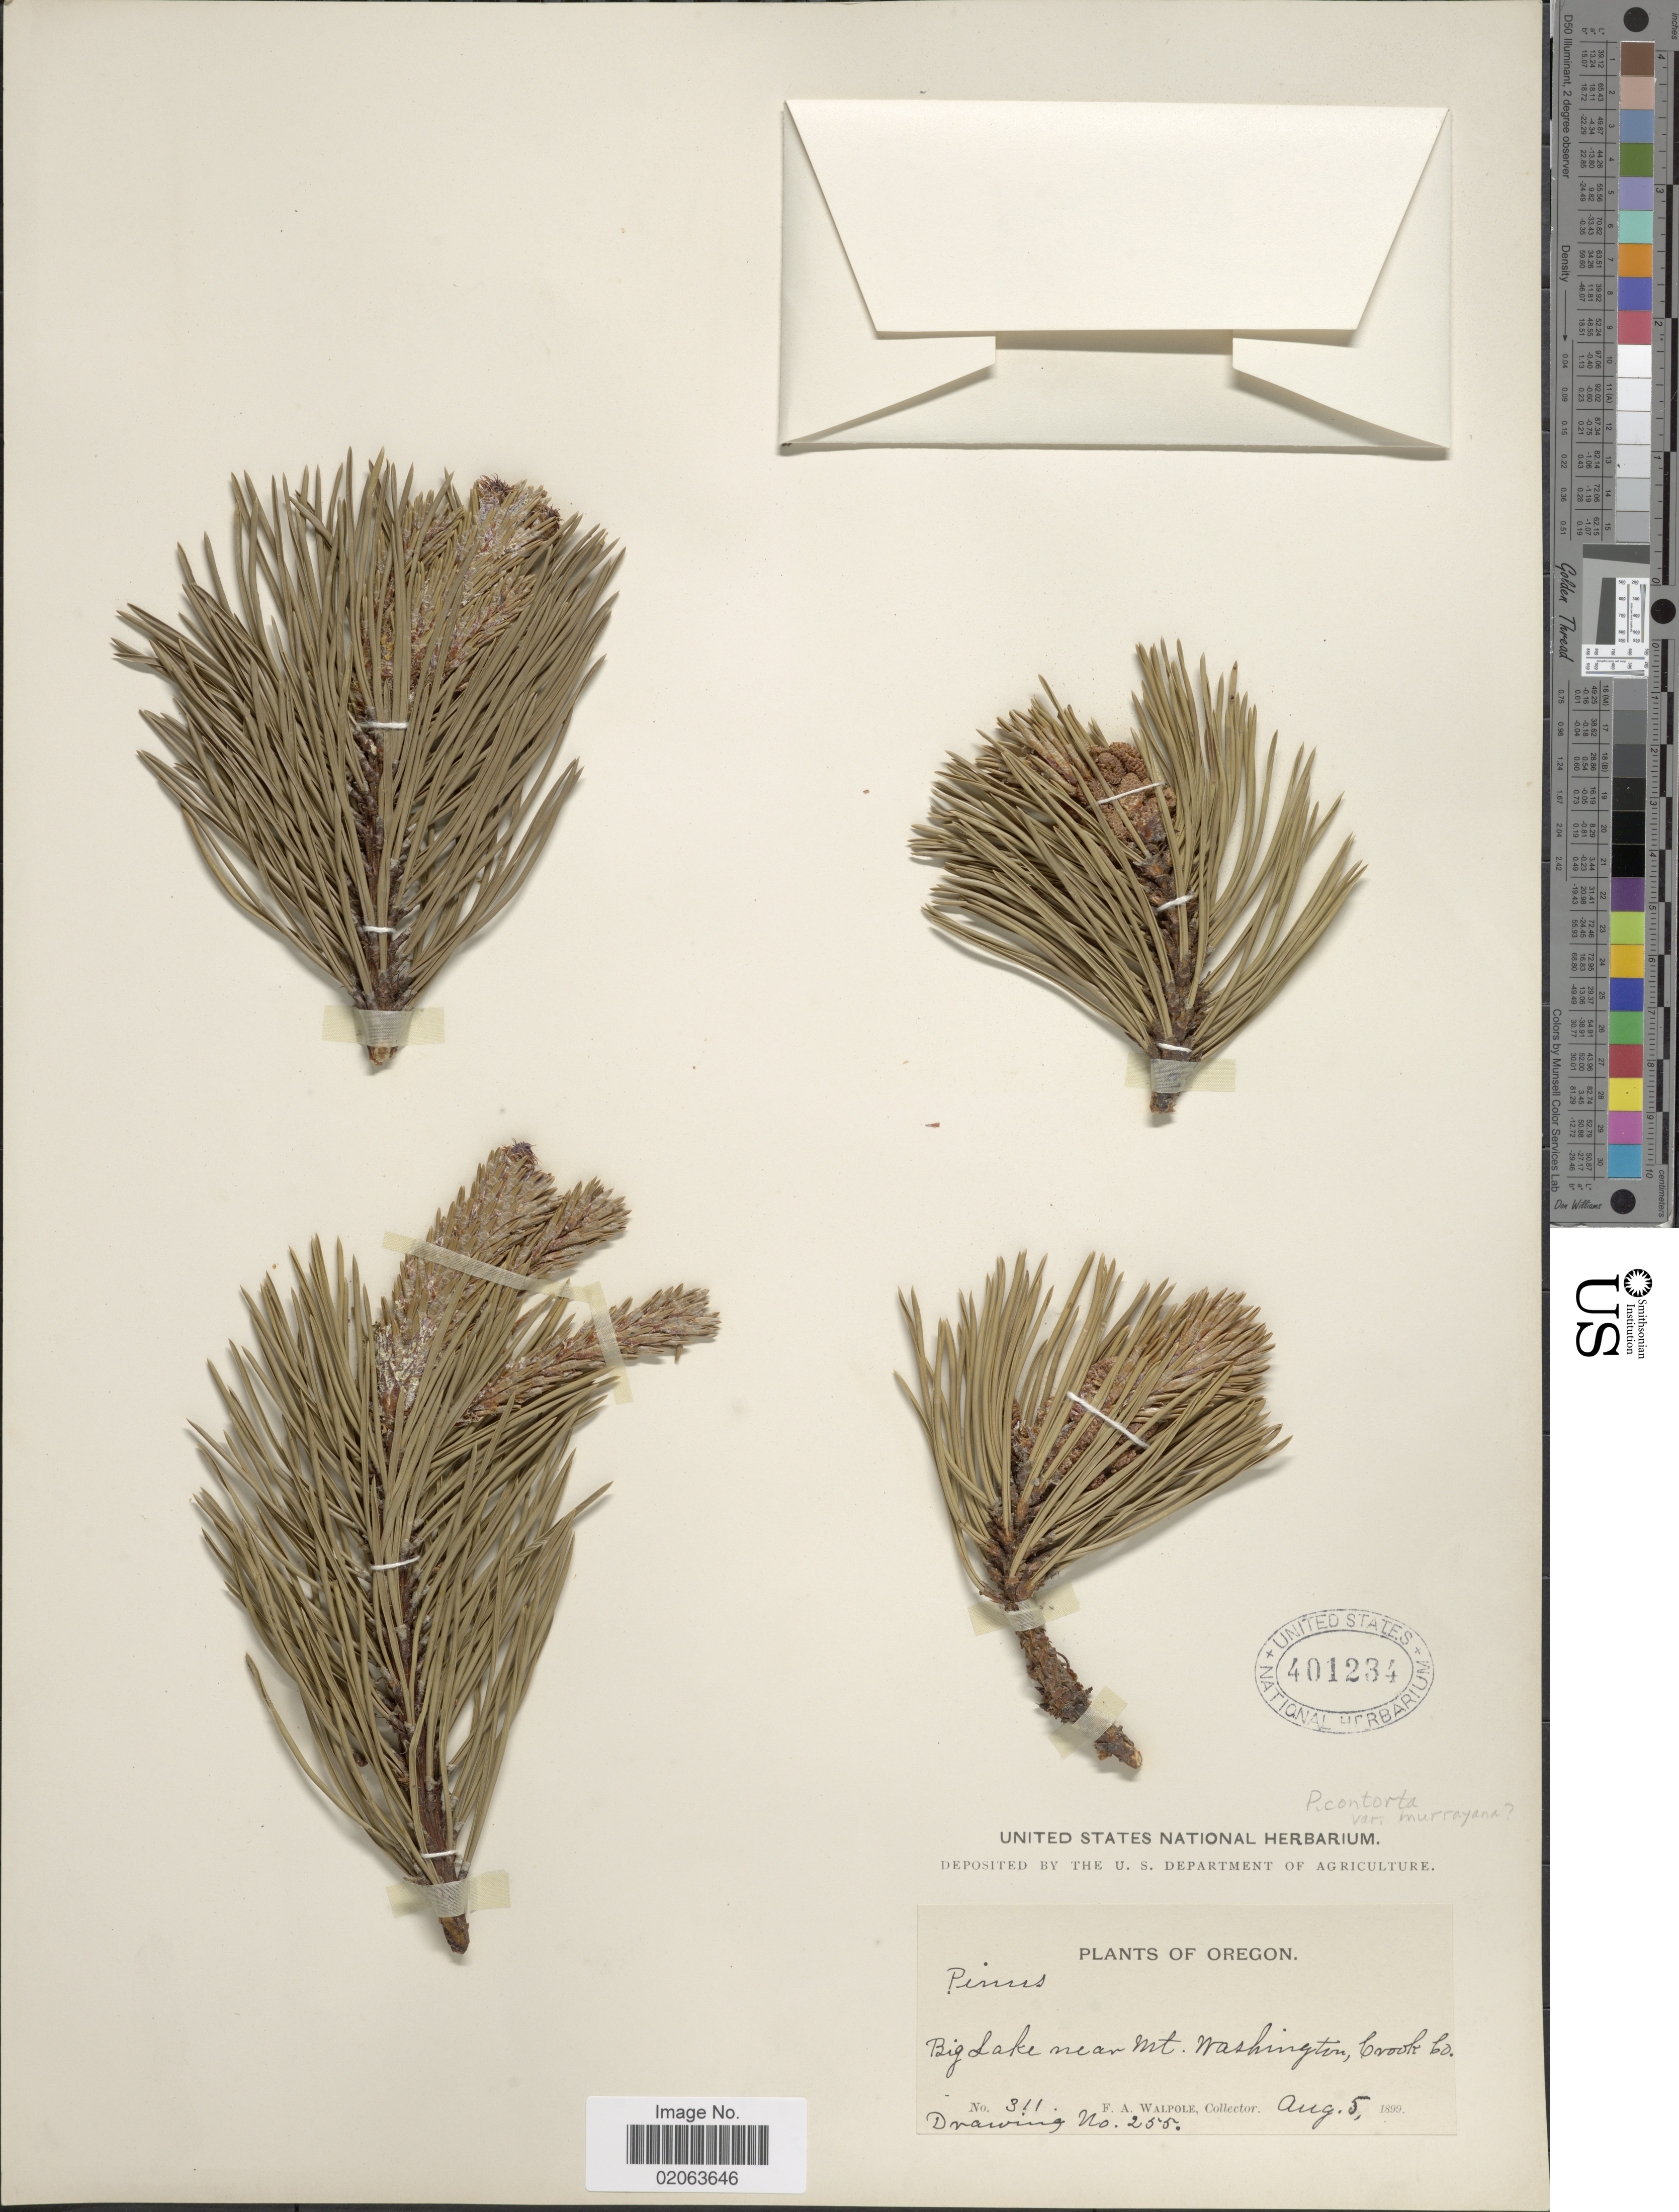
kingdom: Plantae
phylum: Tracheophyta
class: Pinopsida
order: Pinales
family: Pinaceae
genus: Pinus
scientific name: Pinus contorta var. murrayana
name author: (Balf.) S. Watson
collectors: F. Walpole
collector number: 311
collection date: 1899-08-05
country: United States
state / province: Oregon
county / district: Crook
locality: Big Lake near Mt. Washington, Crook Co.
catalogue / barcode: US 401234